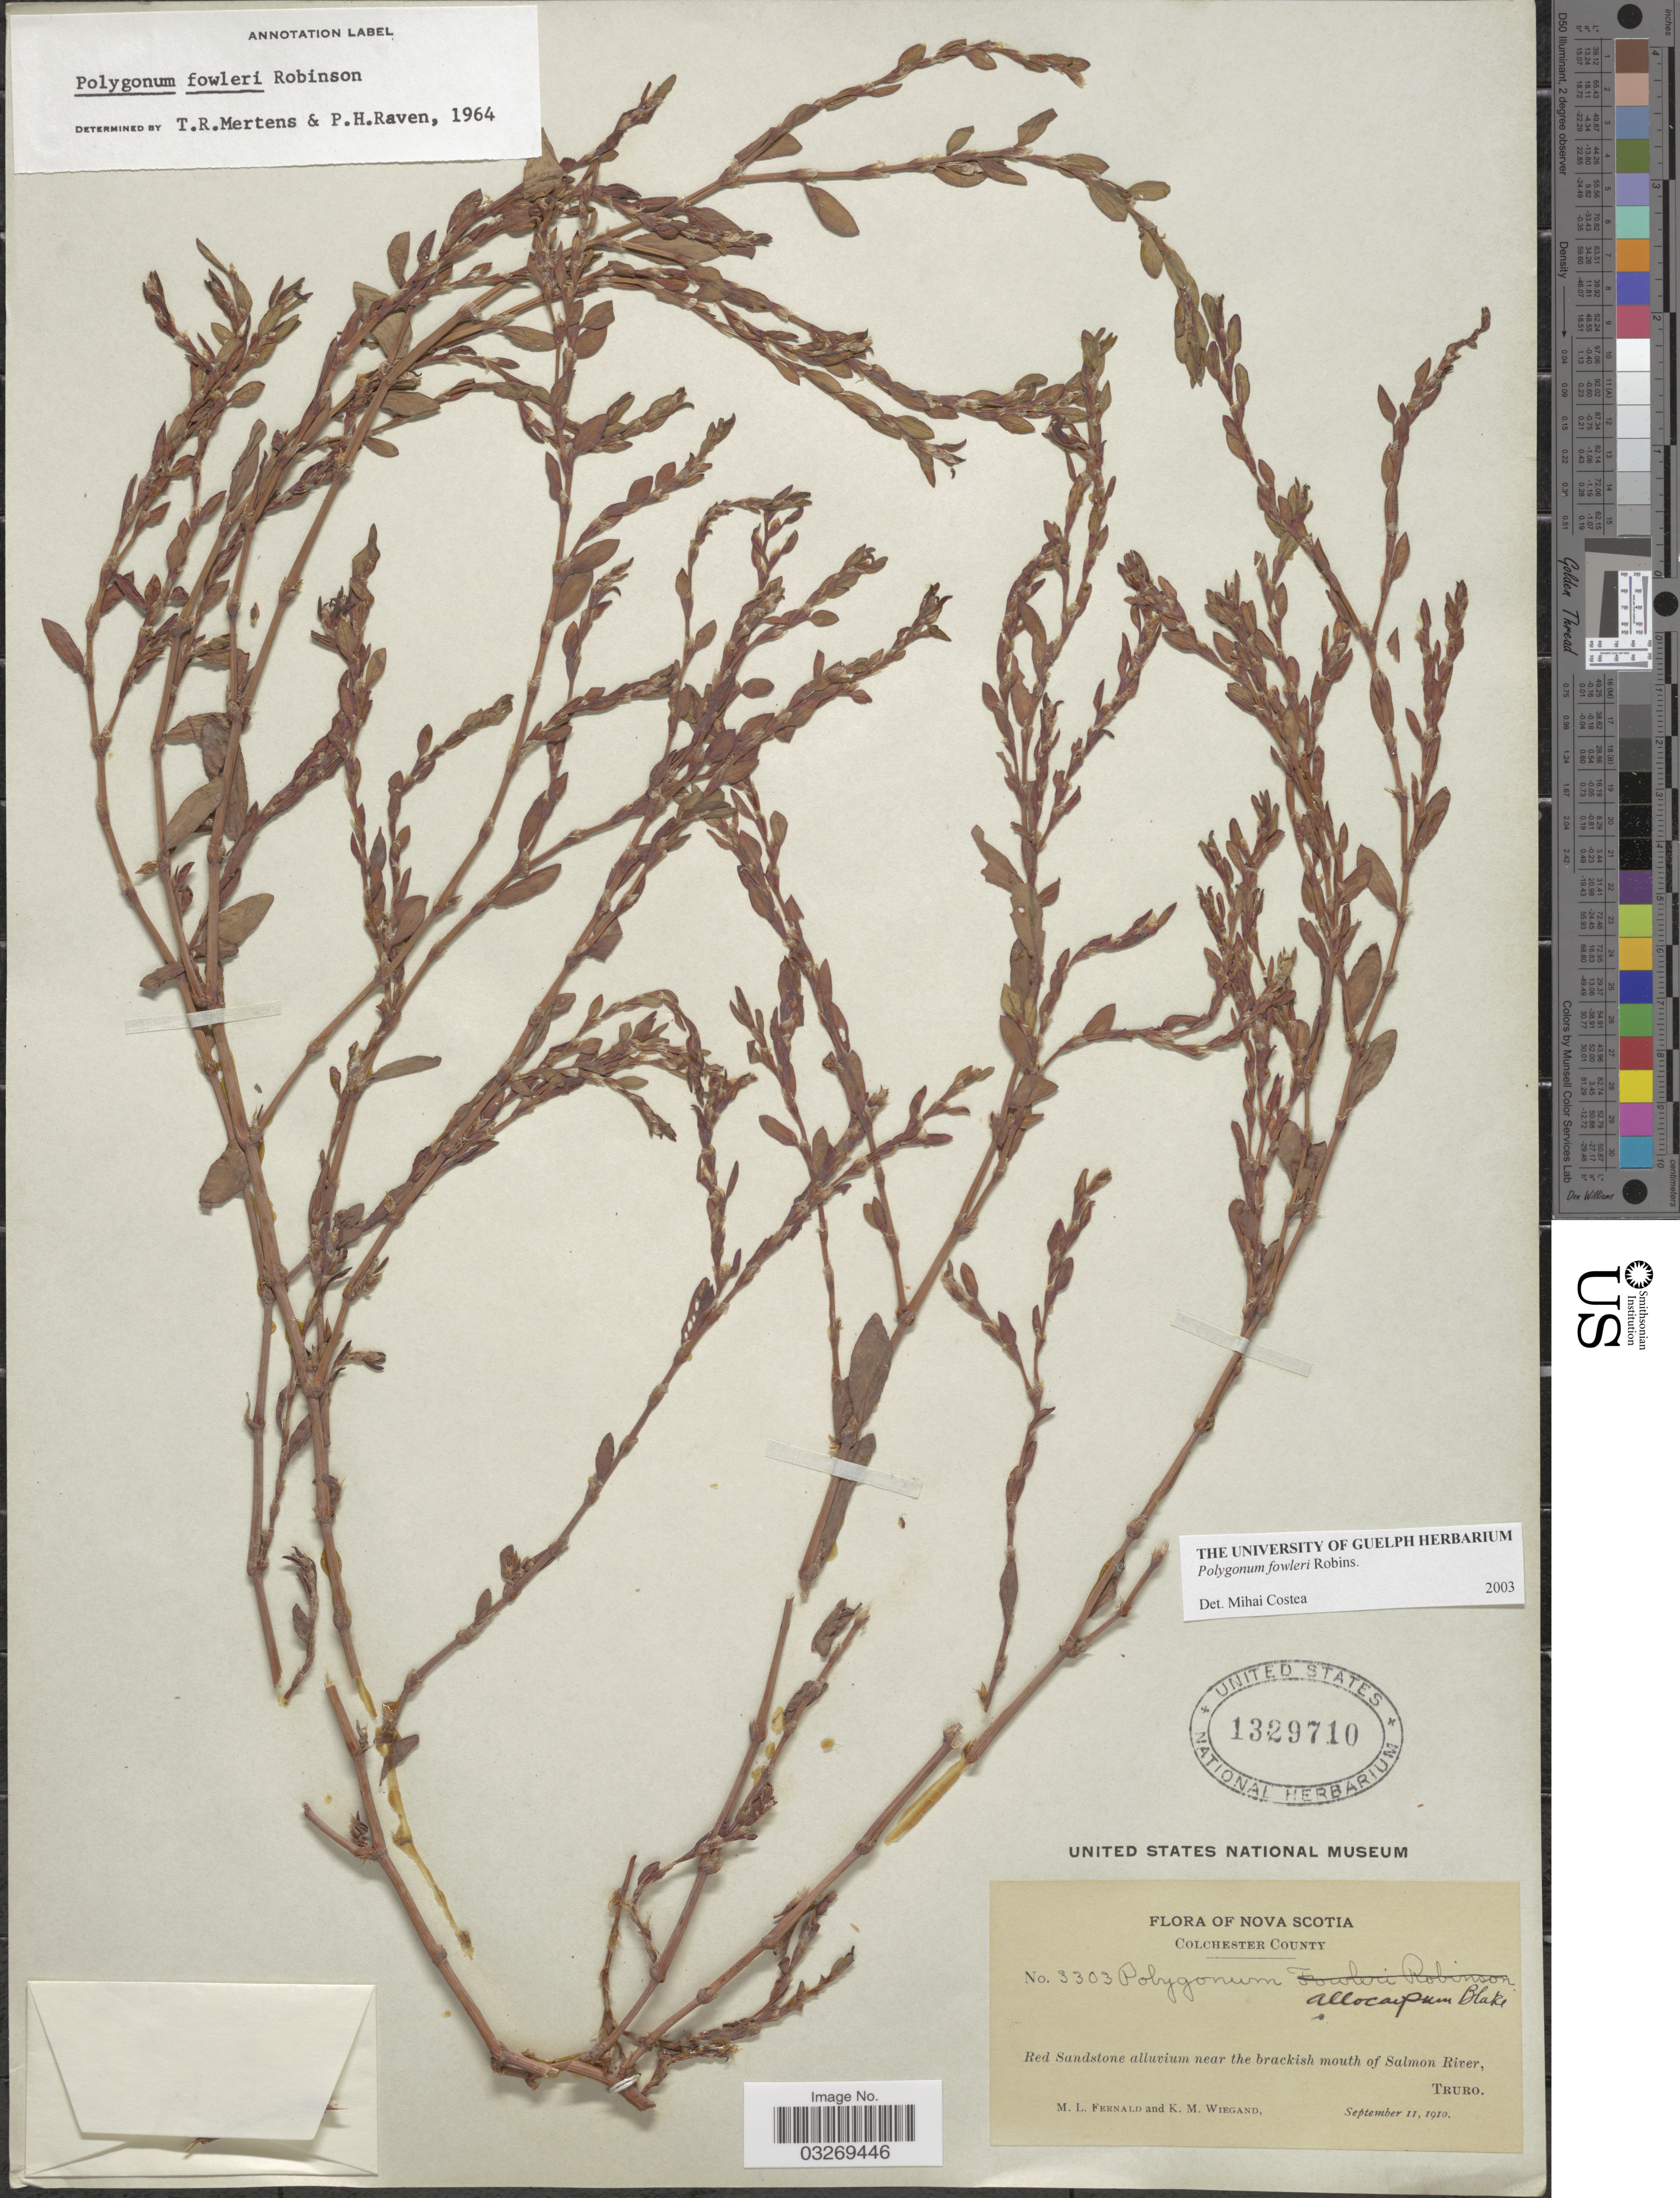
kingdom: Plantae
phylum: Tracheophyta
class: Magnoliopsida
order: Caryophyllales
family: Polygonaceae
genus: Polygonum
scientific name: Polygonum fowleri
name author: B.L. Rob.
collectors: M. L. Fernald & K. M. Wiegand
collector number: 3303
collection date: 1910-09-11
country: Canada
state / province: Nova Scotia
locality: Colchester County, Red Sandstone alluvium near the brackish mouth of Salmon River, Truro.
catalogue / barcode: US 1329710